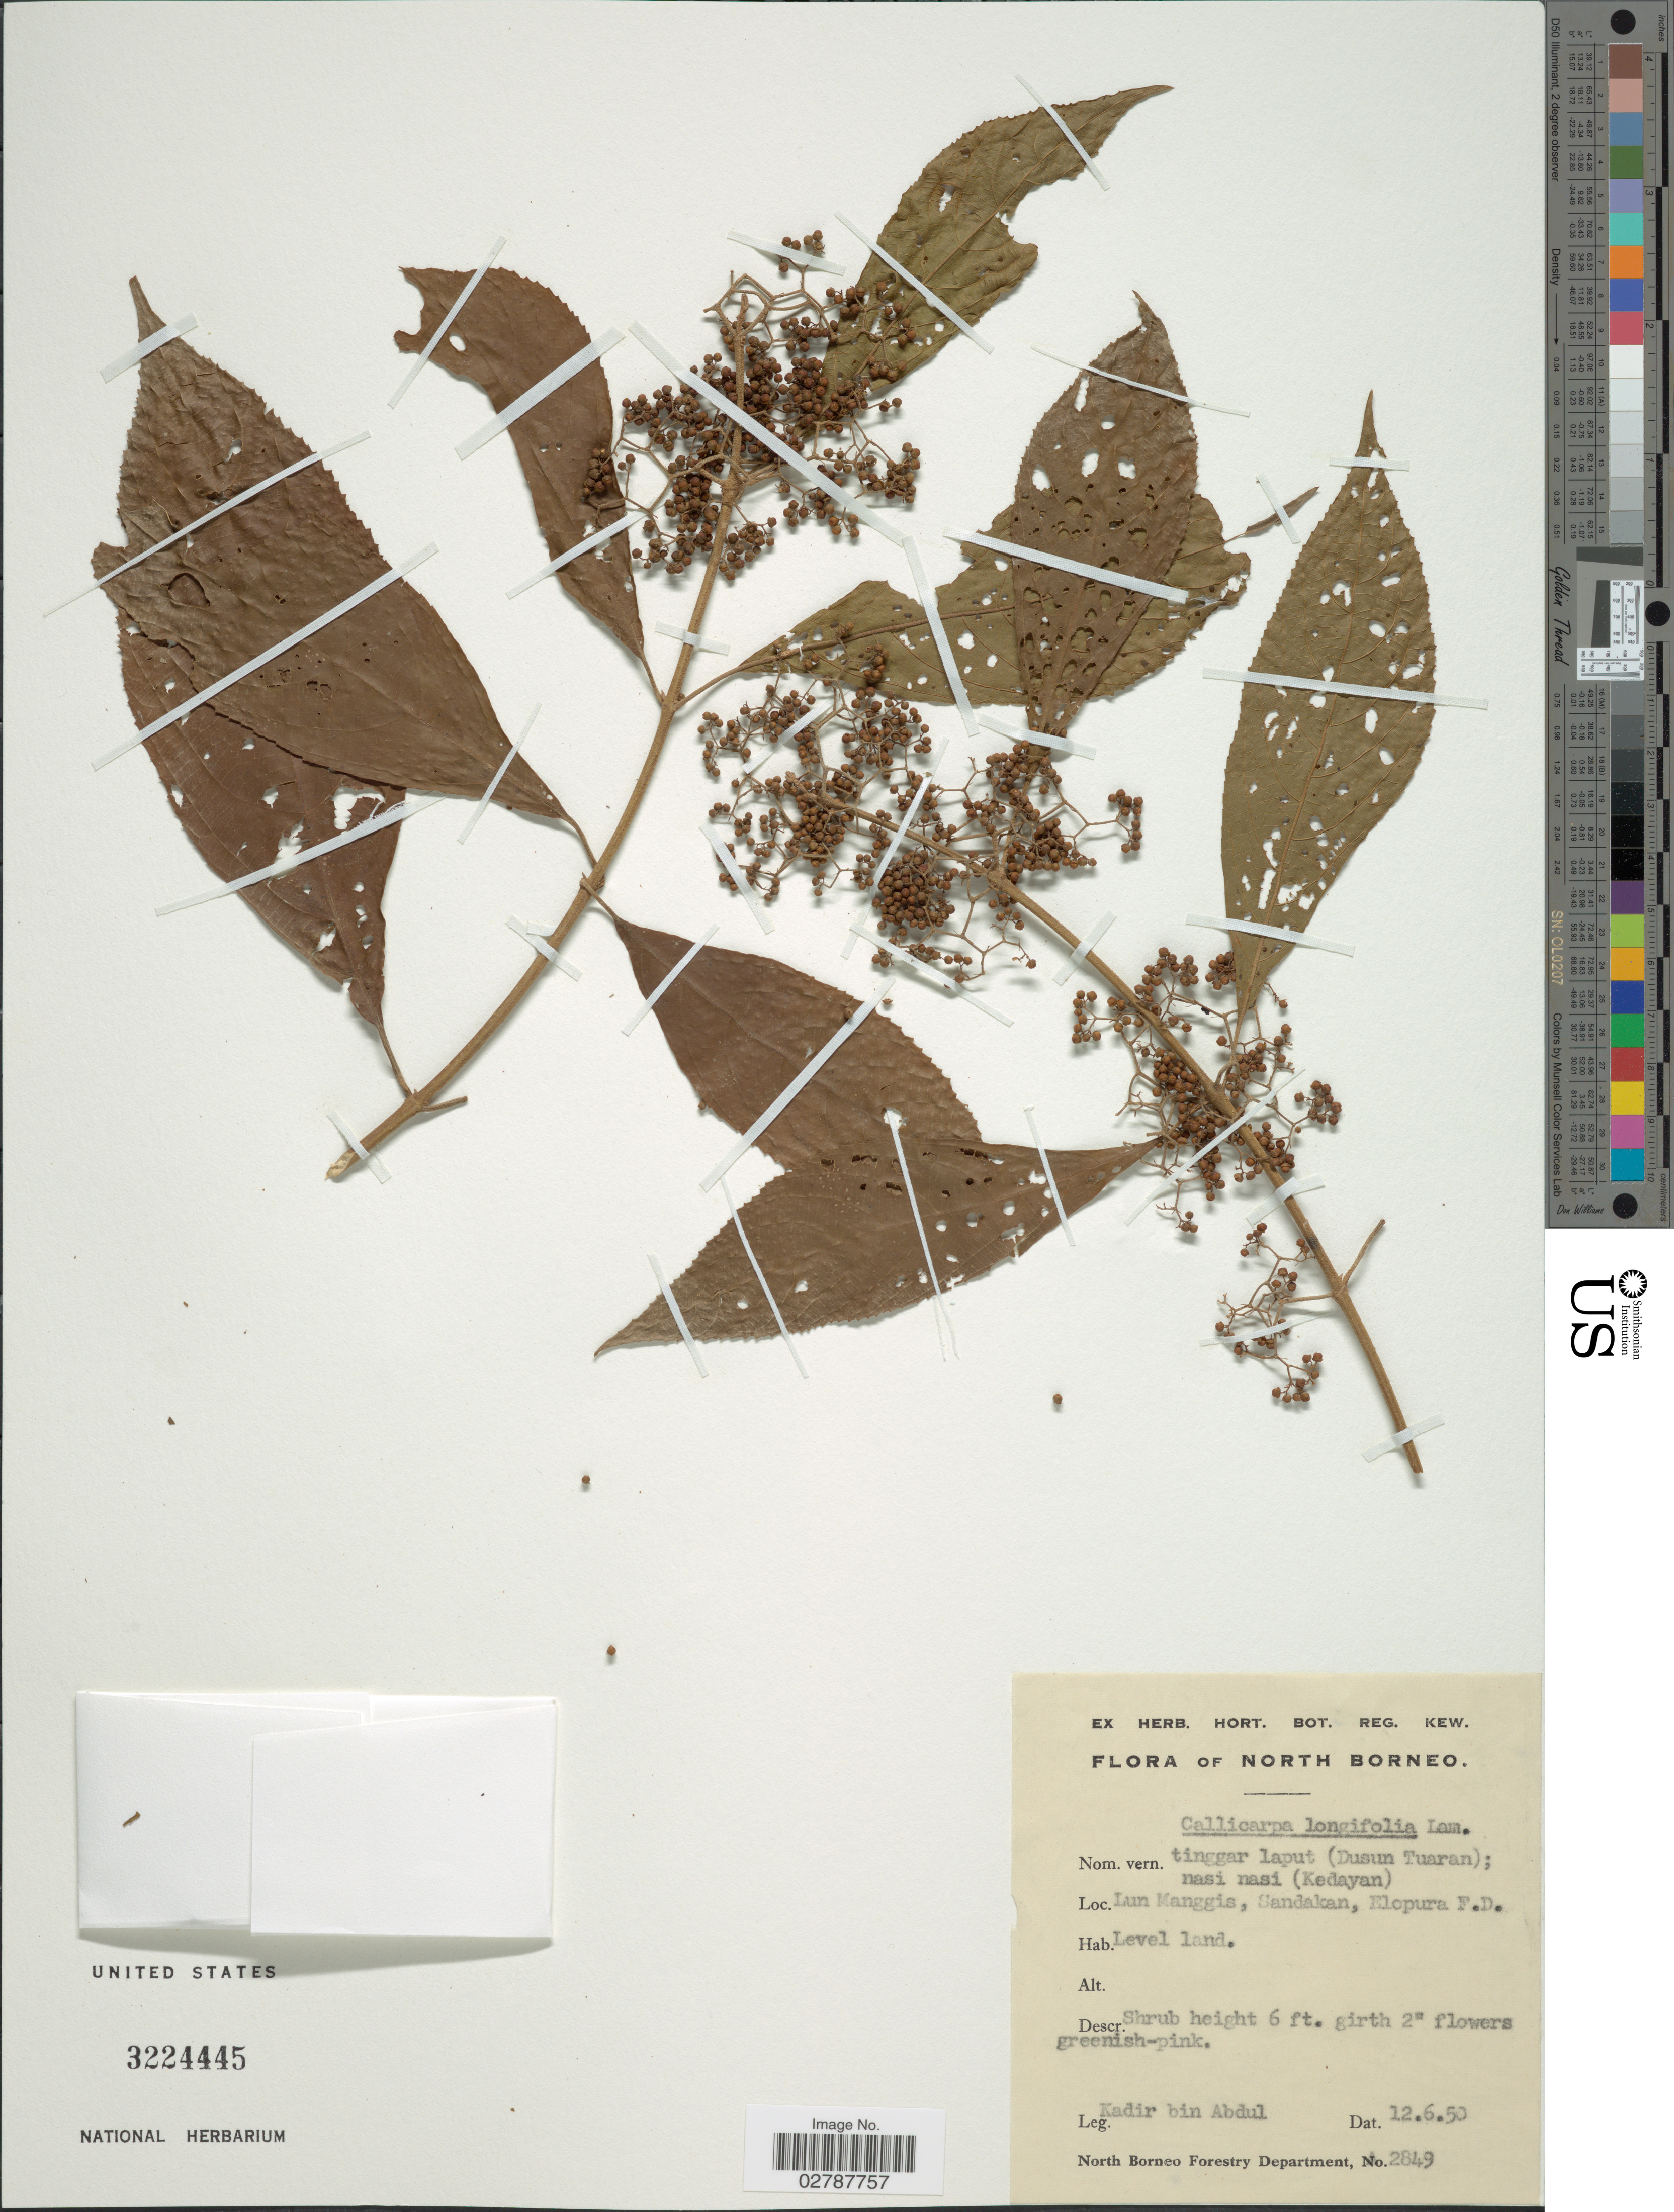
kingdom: Plantae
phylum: Tracheophyta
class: Magnoliopsida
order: Lamiales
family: Lamiaceae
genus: Callicarpa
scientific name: Callicarpa longifolia f. floccosa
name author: Schauer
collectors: Kadir Bin Abdul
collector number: A*2849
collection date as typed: Transcribed d/m/y: 12/6/50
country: Malaysia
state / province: Sabah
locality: North Borneo. Lun Manggis, Sandakan, Elopura F.D.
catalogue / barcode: US 3224445